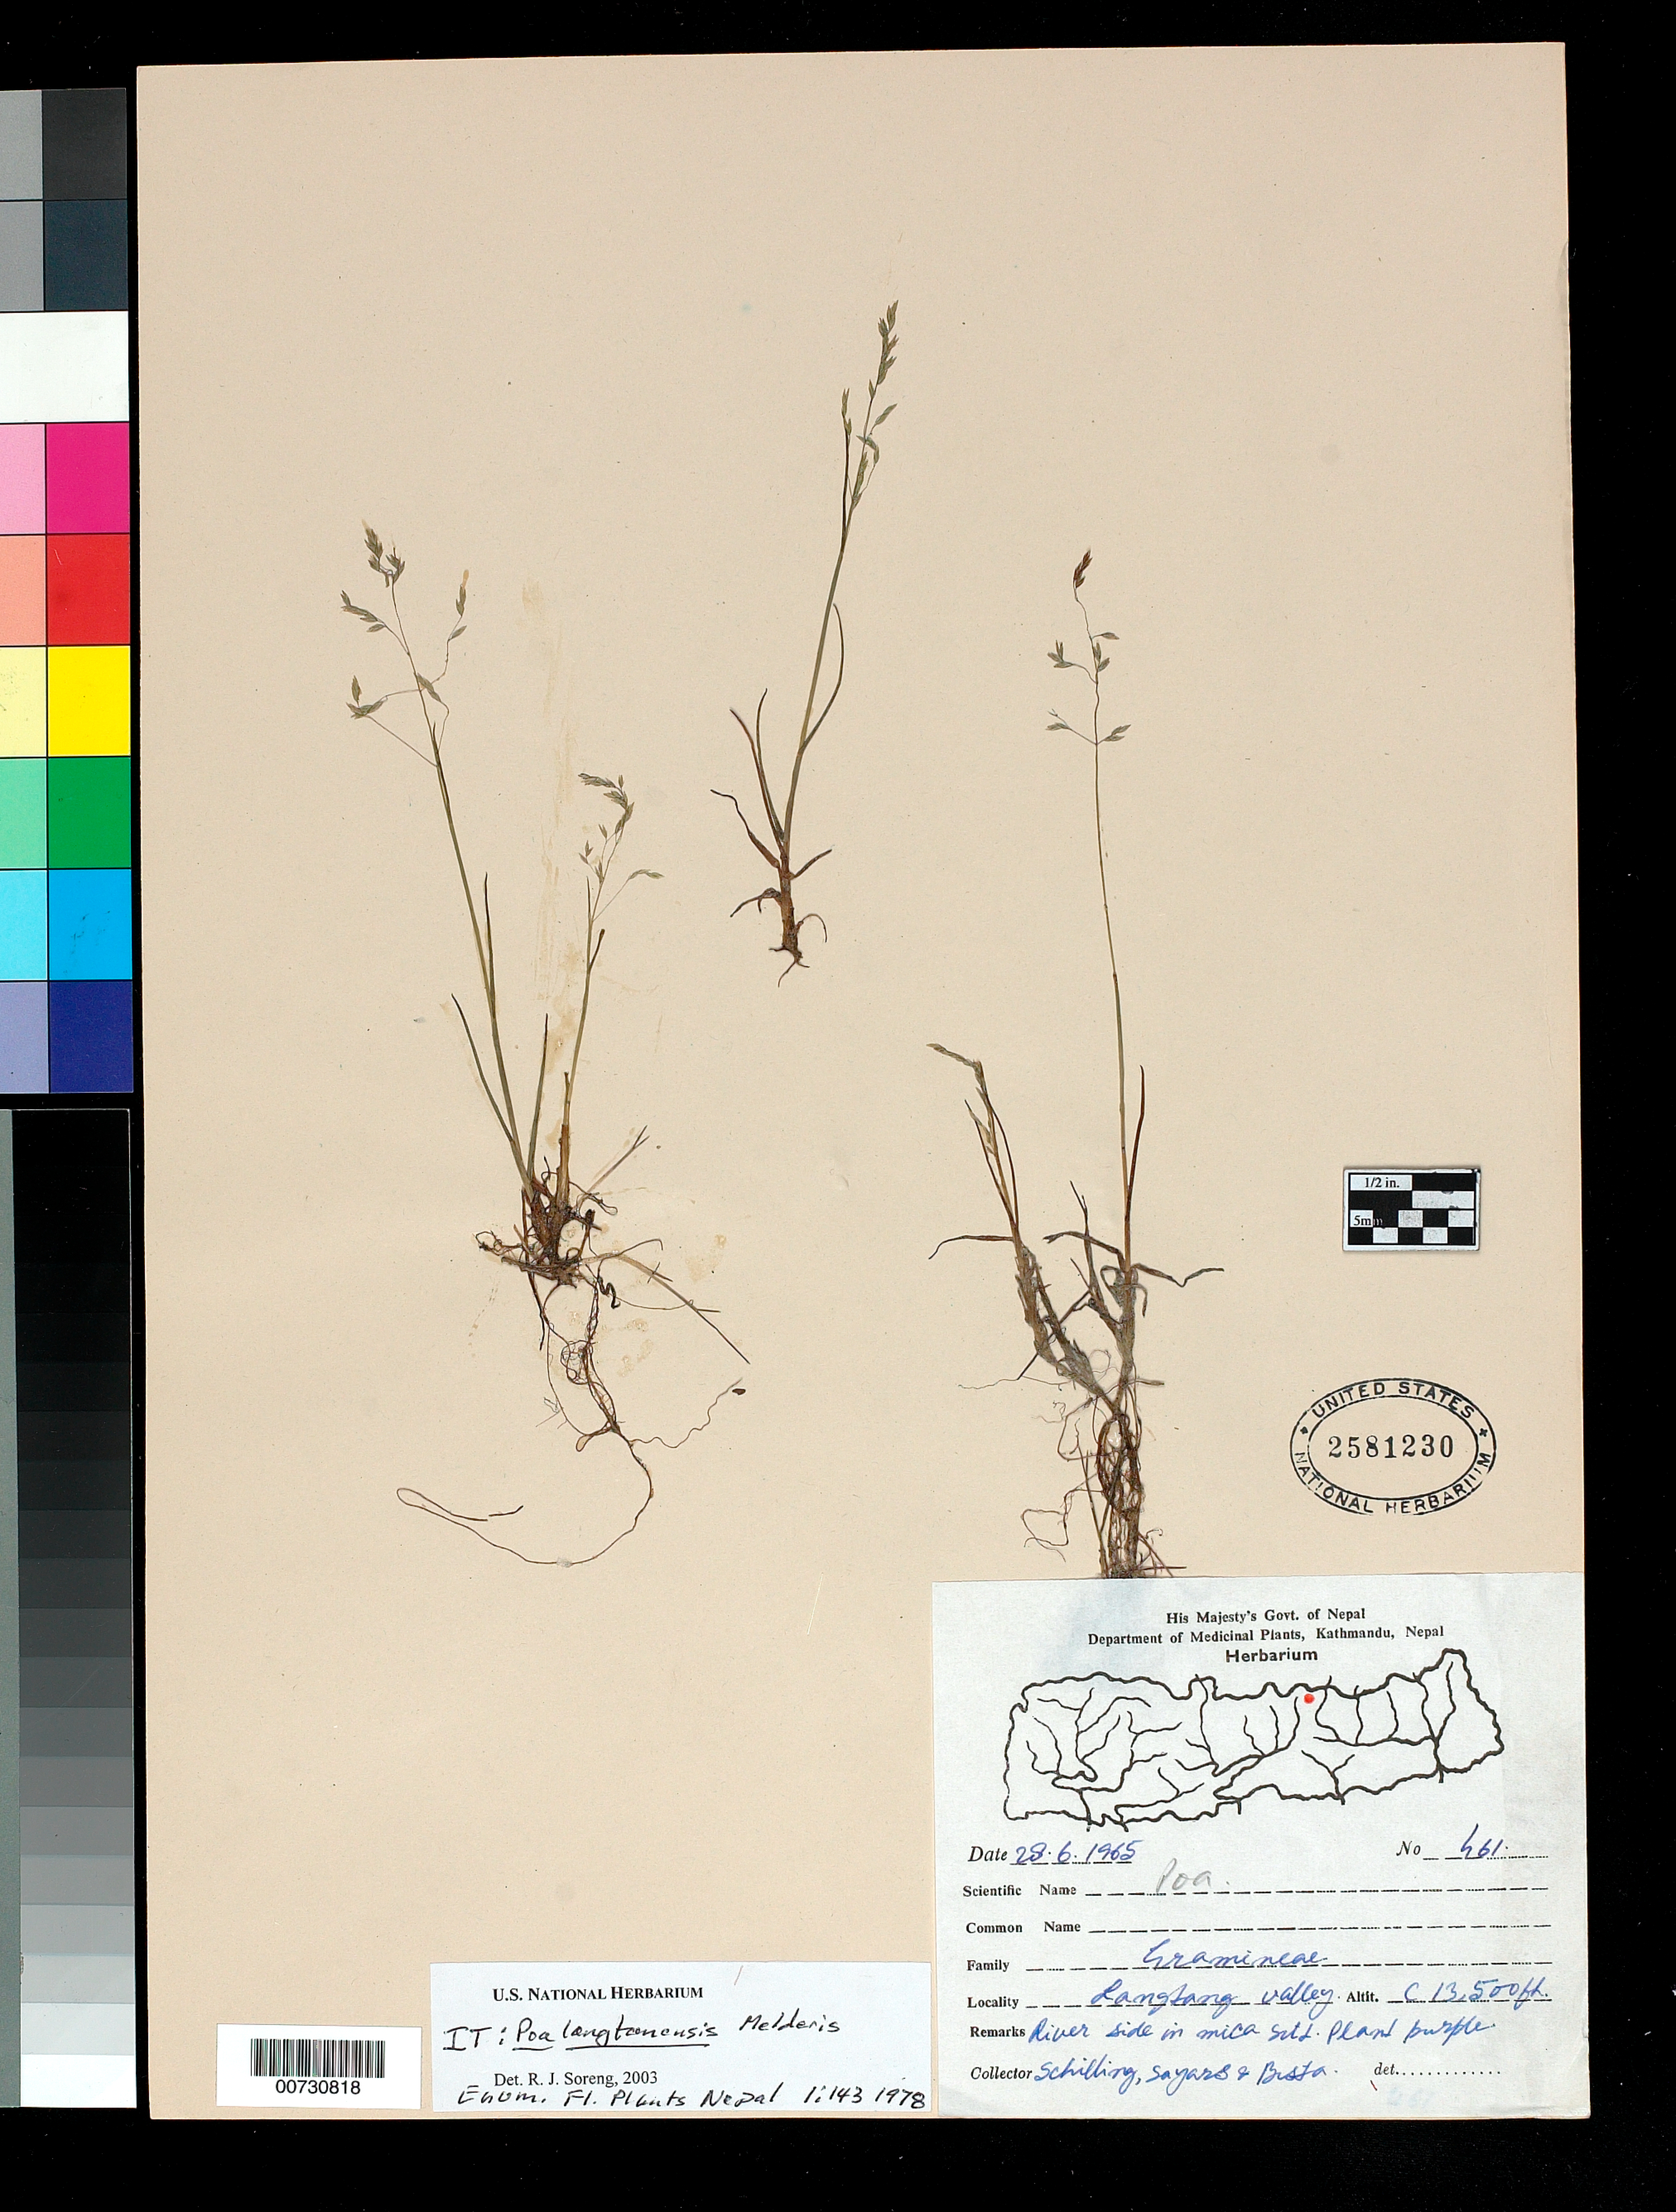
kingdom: Plantae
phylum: Tracheophyta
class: Liliopsida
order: Poales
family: Poaceae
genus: Poa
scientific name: Poa langtangensis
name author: Melderis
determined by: Soreng, Robert J., Research Associate (BOT), Smithsonian Institution - National Museum of Natural History (UNITED STATES)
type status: Isotype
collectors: Schilling, --, Sayars & -. Bista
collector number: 461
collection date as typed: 28 Jun 1965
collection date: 1965-06-28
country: Nepal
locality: Langtang valley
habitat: River side in mica silt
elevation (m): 4115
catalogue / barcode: US 2581230